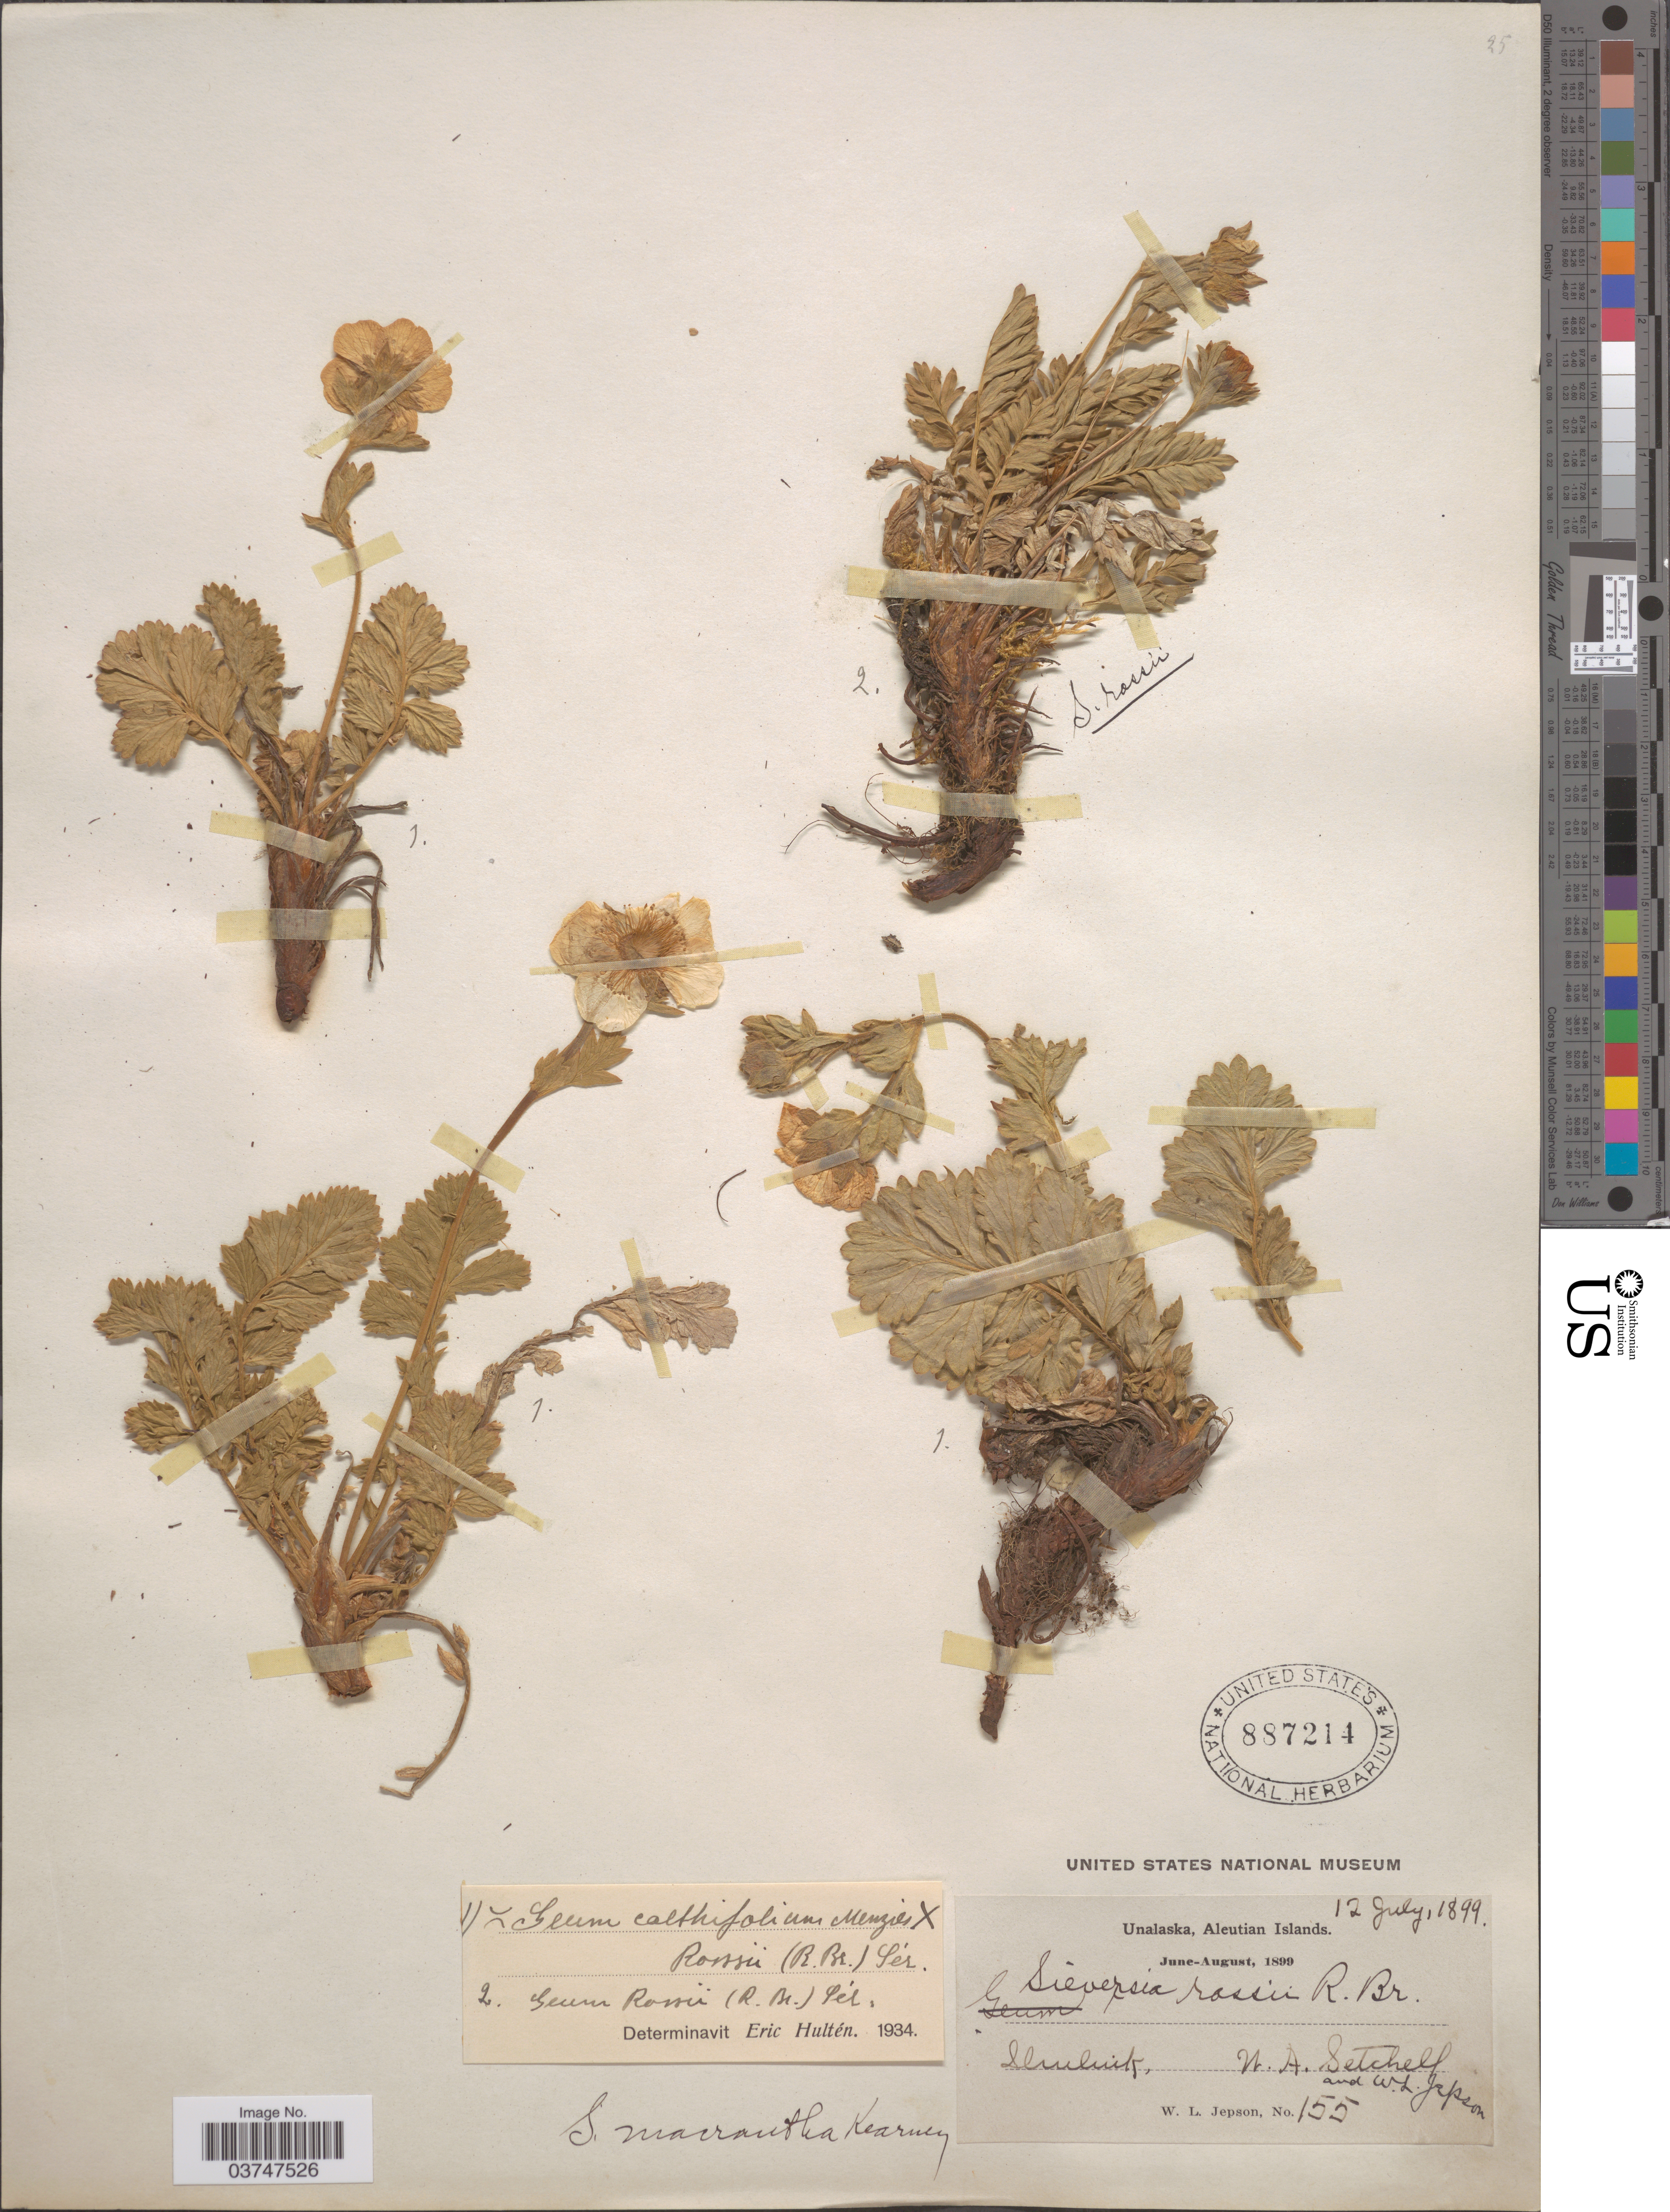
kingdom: Plantae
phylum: Tracheophyta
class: Magnoliopsida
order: Rosales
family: Rosaceae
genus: Geum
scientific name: Geum x macranthum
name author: (Kearney ex Rydb.) B. Boivin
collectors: W. Setchell & W. L. Jepson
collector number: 155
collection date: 1899-07-12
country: United States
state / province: Alaska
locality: Unalaska, Aleutian Islands. Iliuliuk.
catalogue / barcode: US 887214